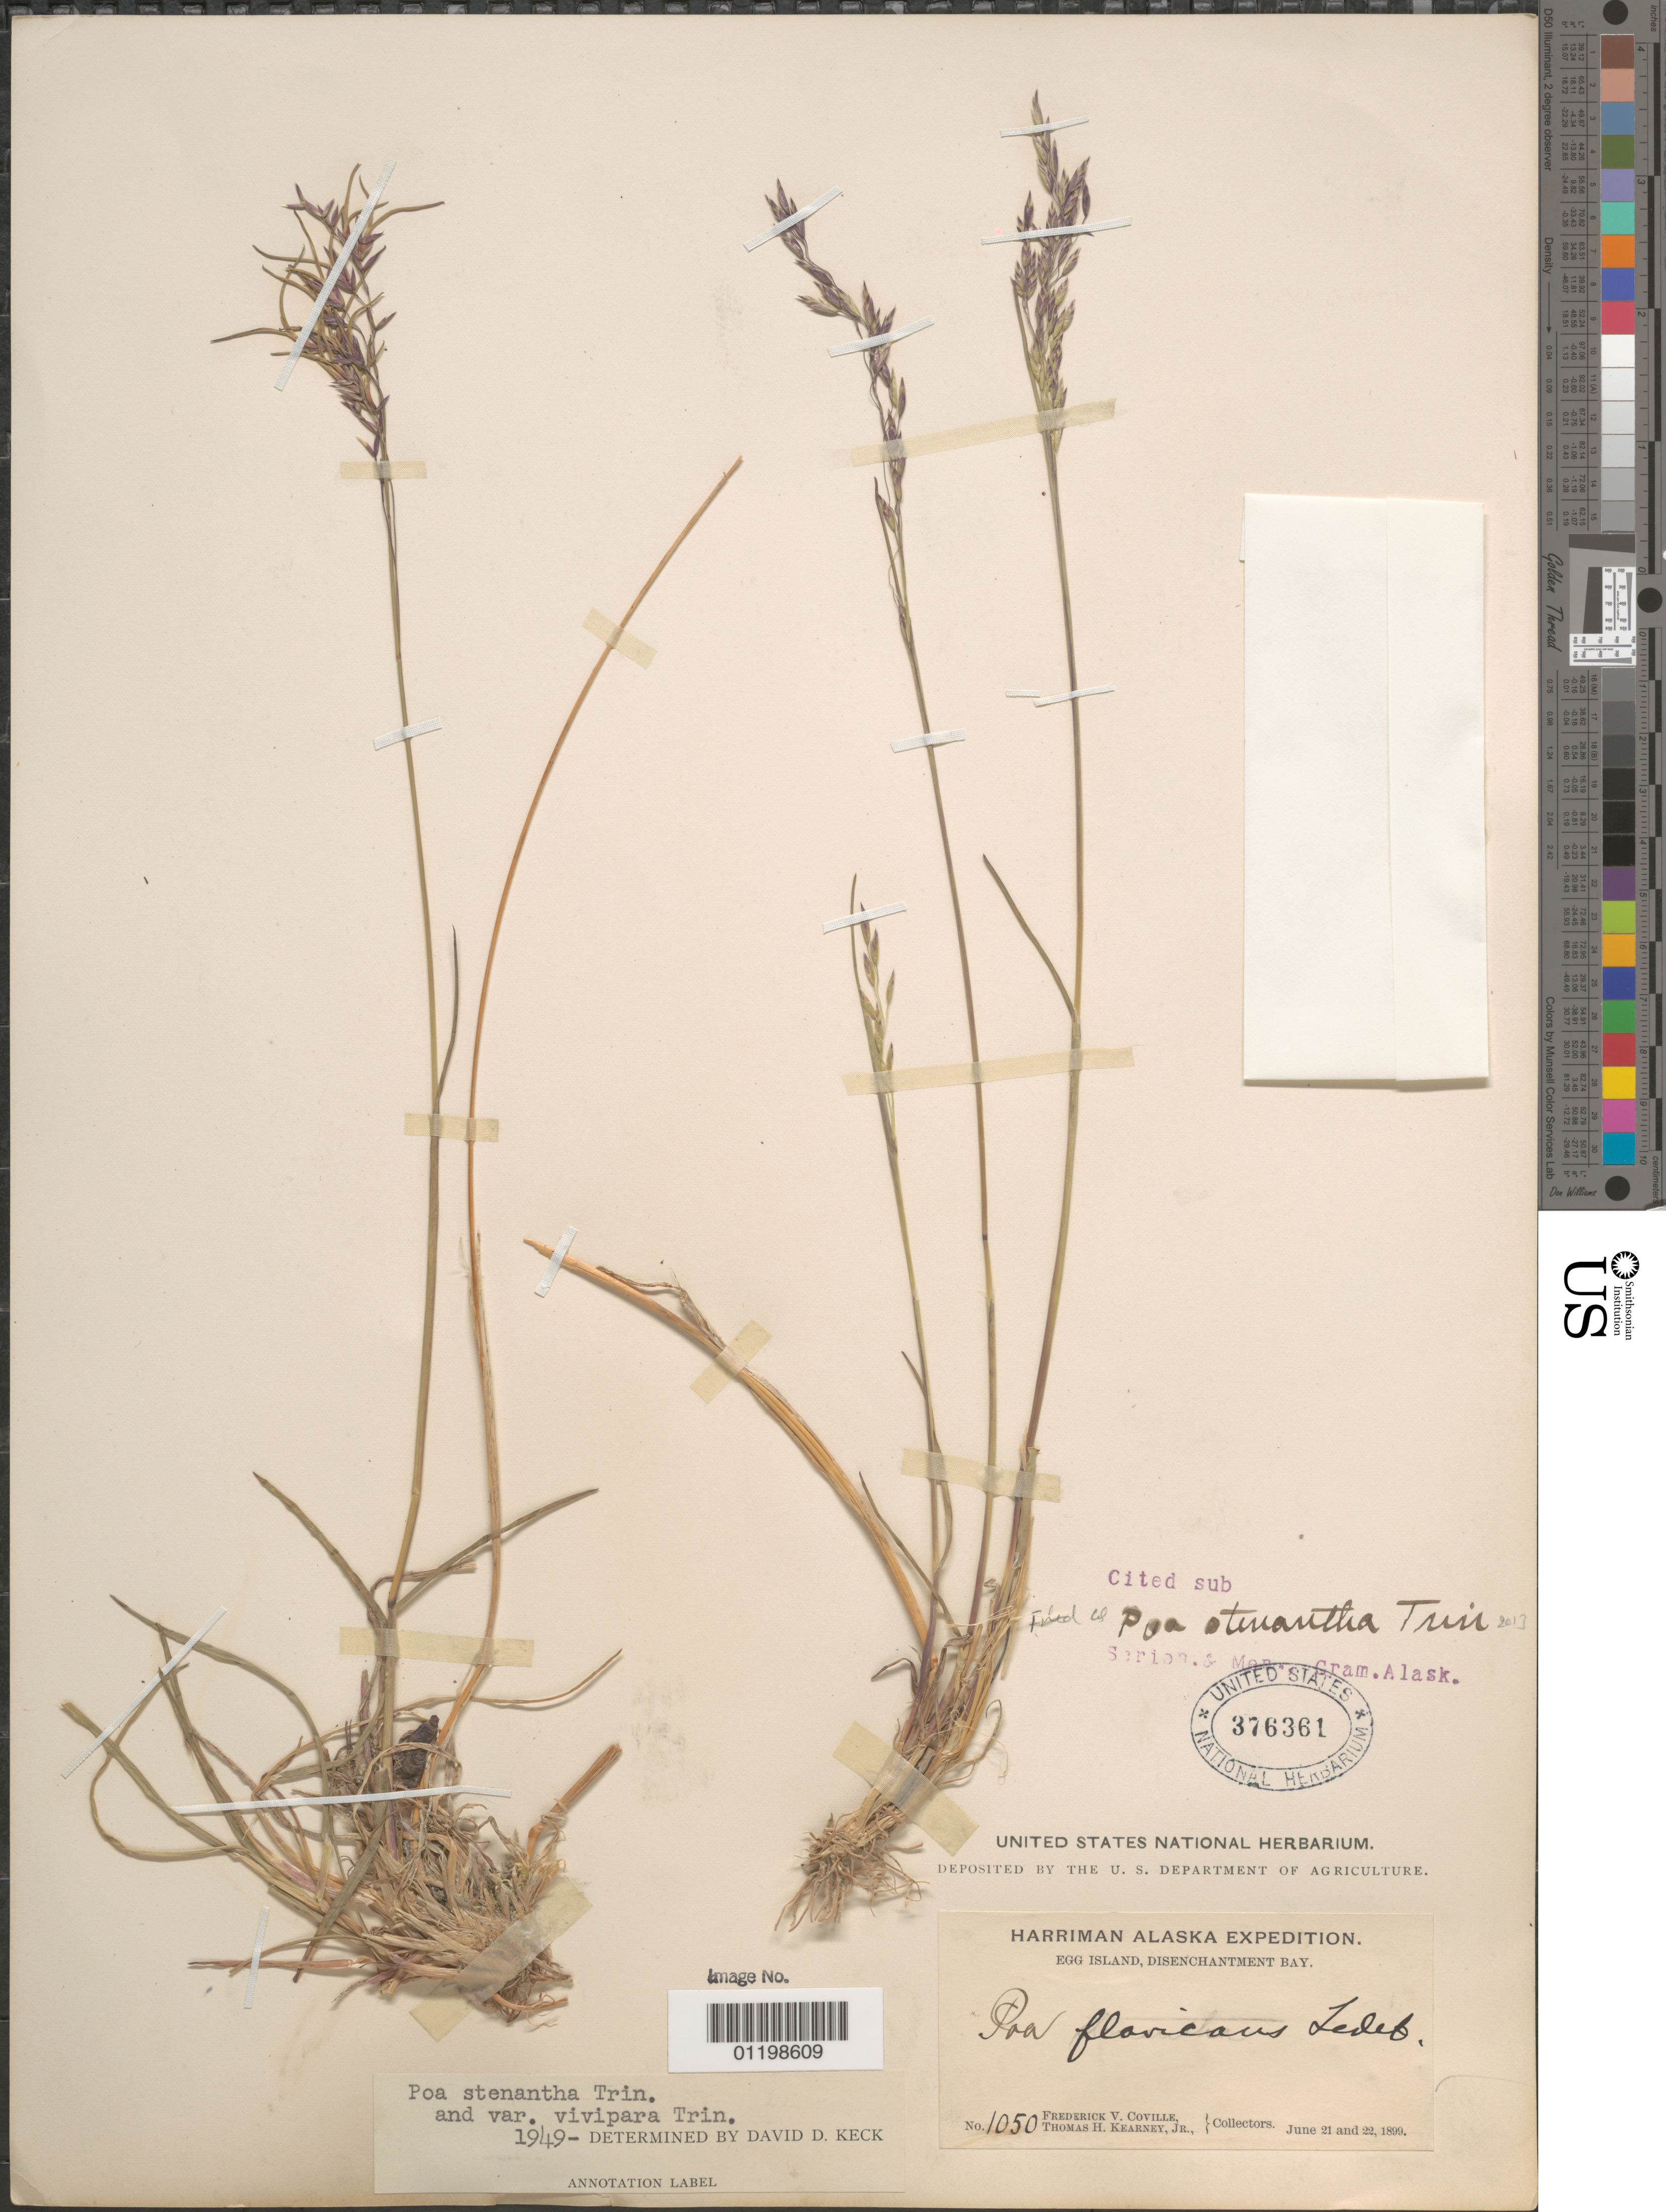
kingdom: Plantae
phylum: Tracheophyta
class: Liliopsida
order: Poales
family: Poaceae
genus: Poa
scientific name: Poa stenantha var. vivipara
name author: Trin.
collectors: F. V. Coville & T. H. Kearney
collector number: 1050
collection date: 1899-06-21/1899-06-22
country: United States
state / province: Alaska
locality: Egg Island, Disenchantment Bay.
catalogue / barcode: US 376361